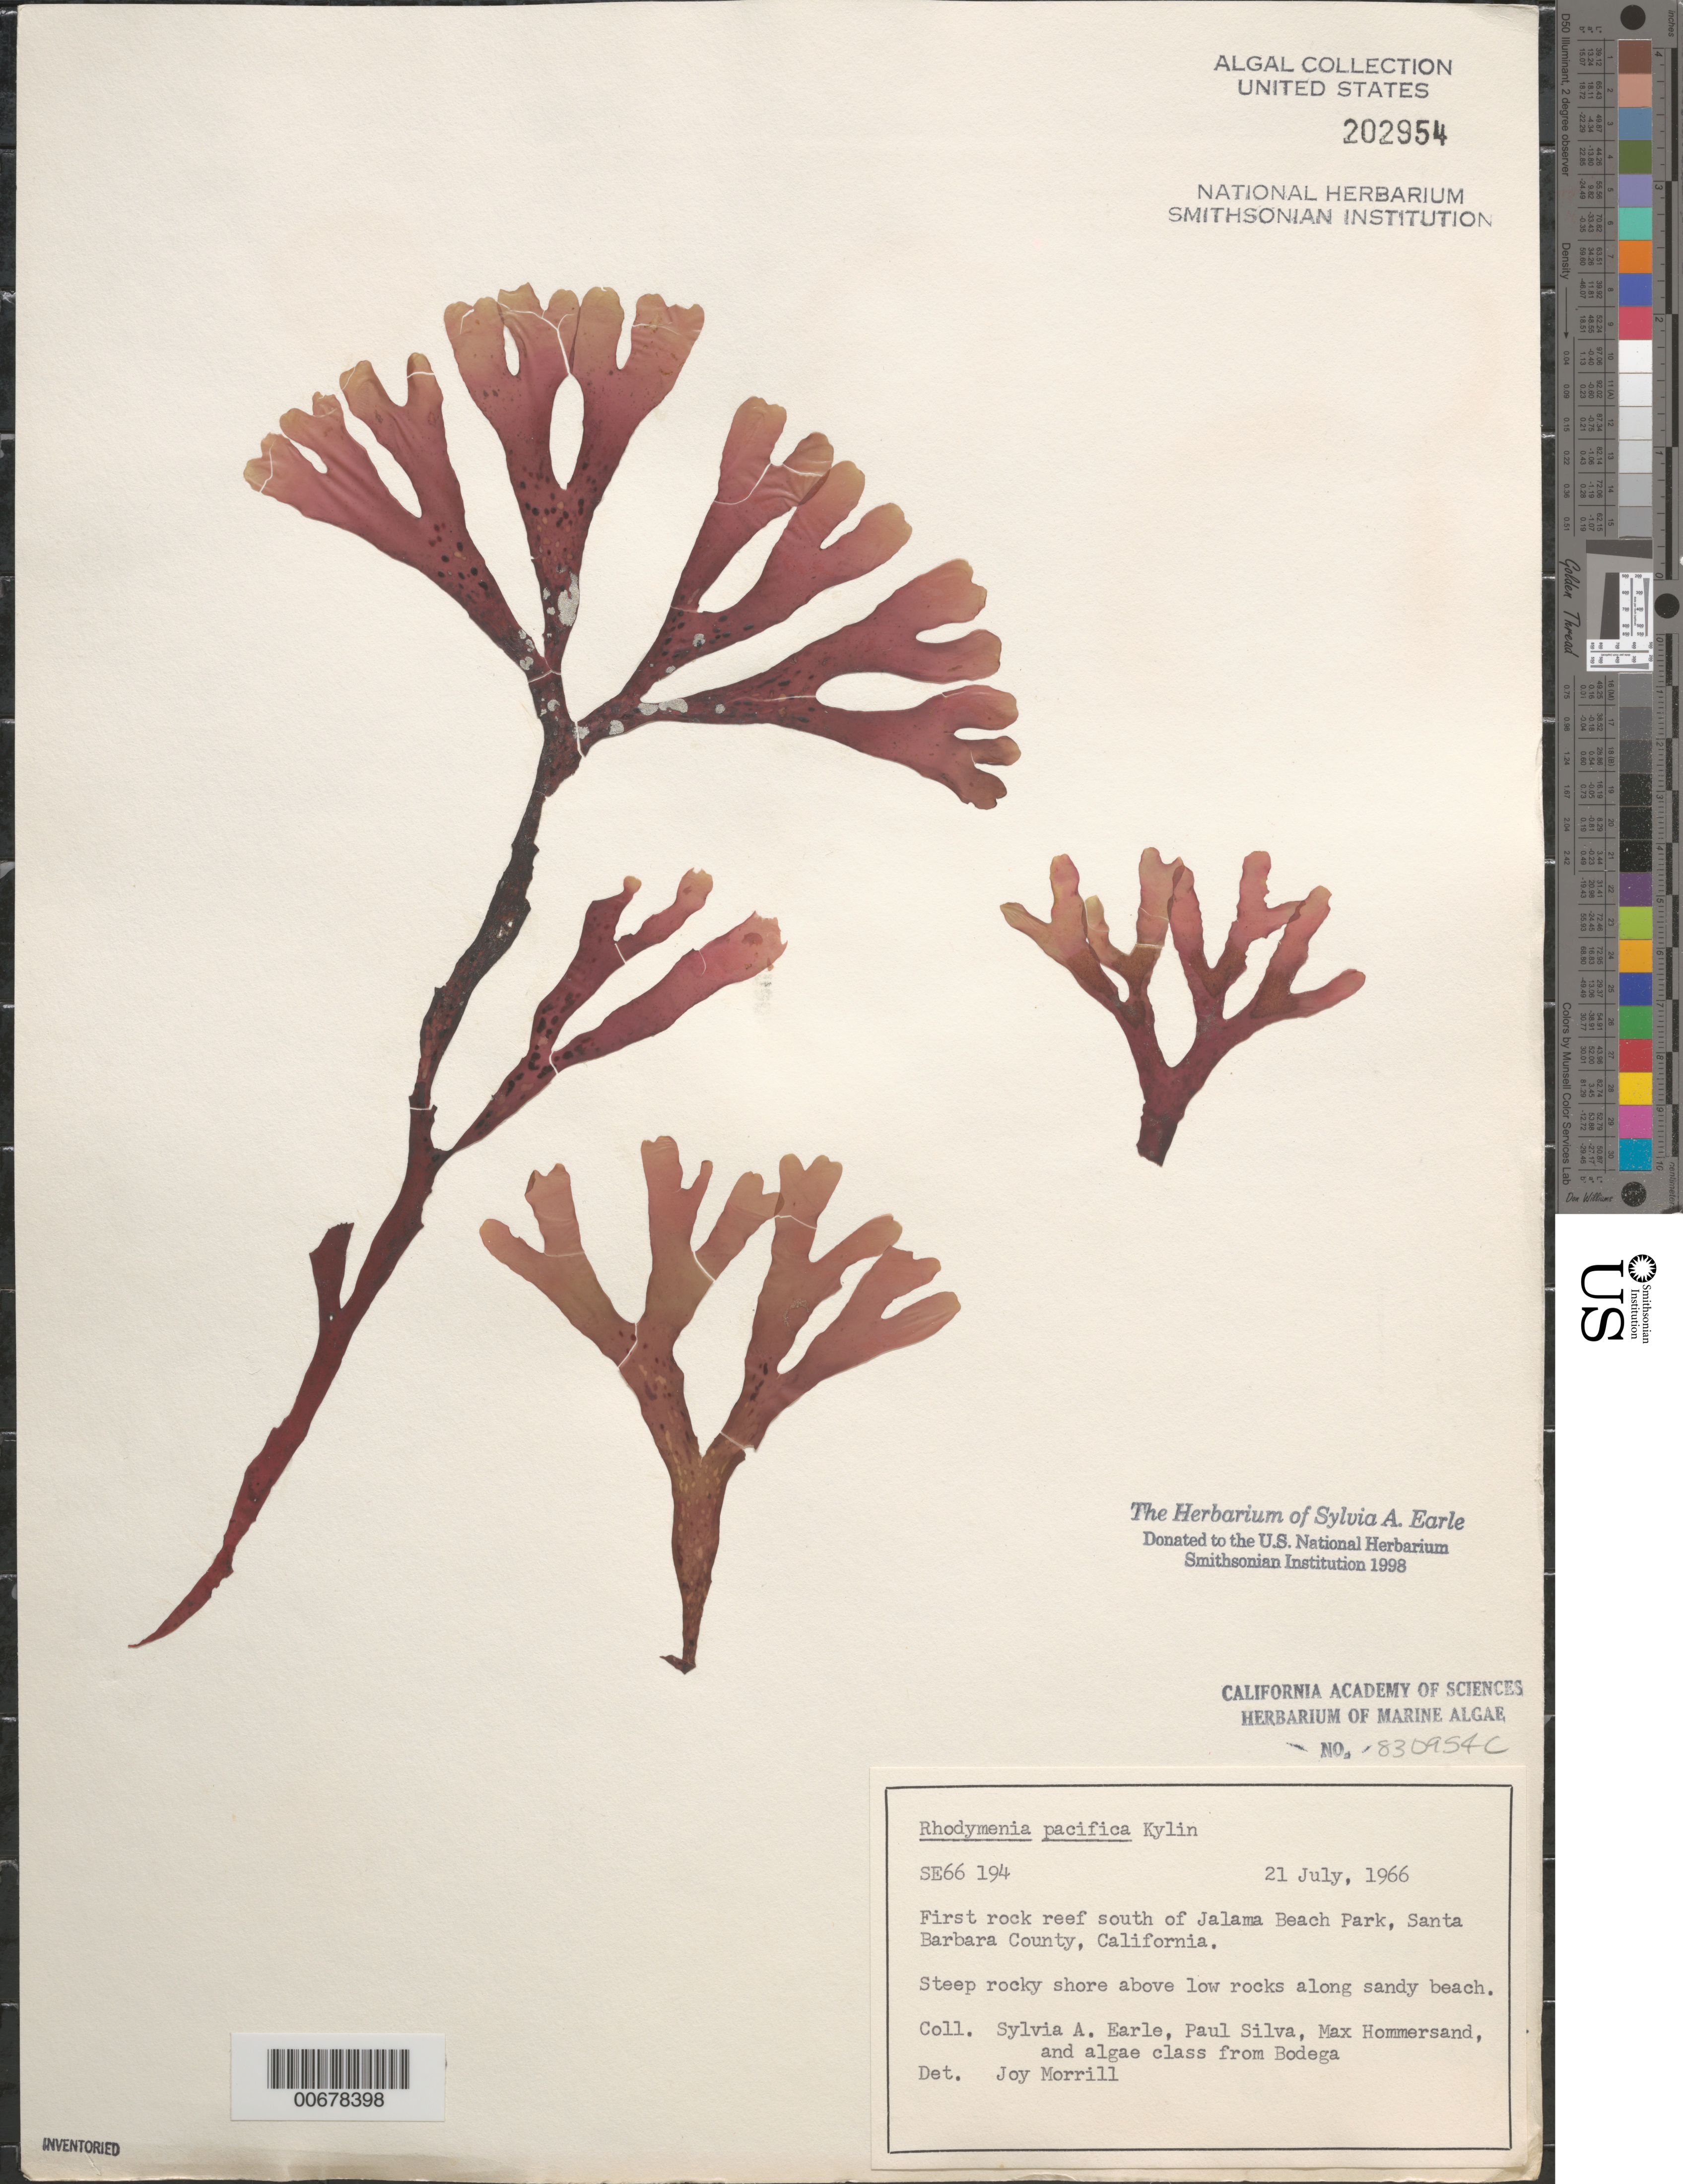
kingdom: Plantae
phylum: Rhodophyta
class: Florideophyceae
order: Rhodymeniales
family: Rhodymeniaceae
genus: Rhodymenia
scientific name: Rhodymenia pacifica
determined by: Morrill, J.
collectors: S. A. Earle, P. C. Silva, M. H. Hommersand & Bodega Algae Class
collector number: SE 66194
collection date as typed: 21 Jul 1966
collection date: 1966-07-21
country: United States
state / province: California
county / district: Santa Barbara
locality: Reef south of Jalama Beach Park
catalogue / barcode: US 202954